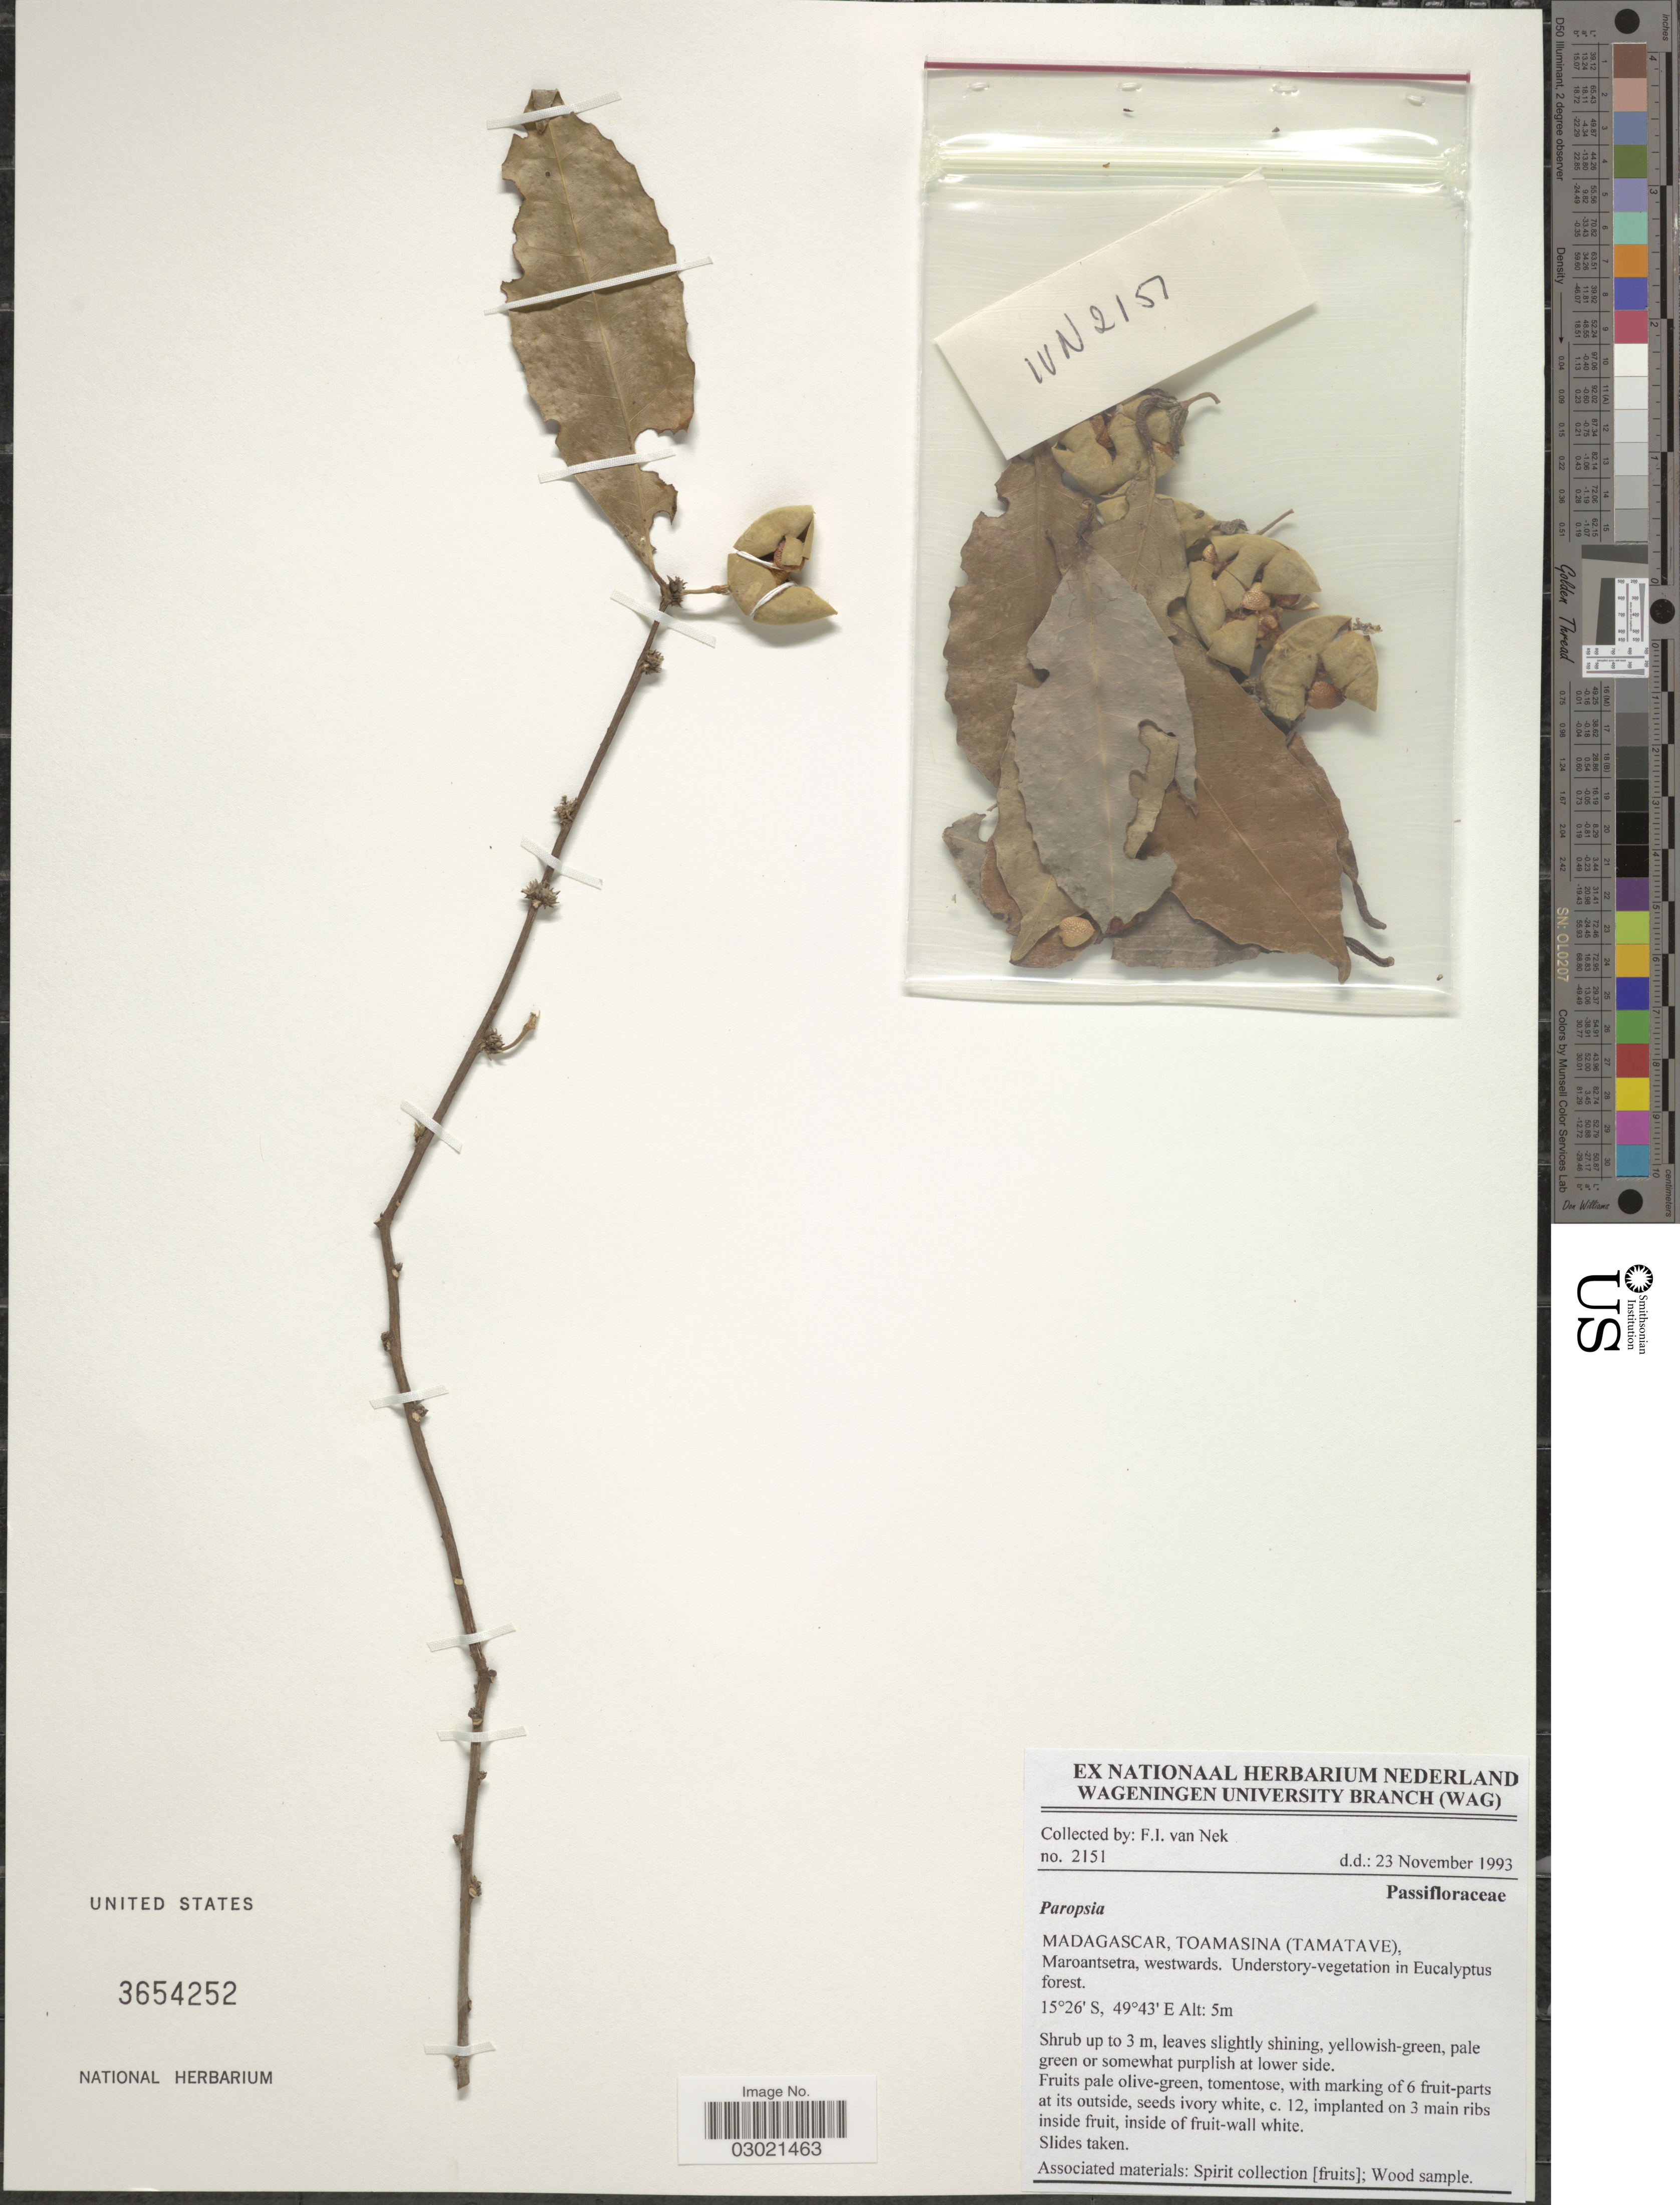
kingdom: Plantae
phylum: Tracheophyta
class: Magnoliopsida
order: Malpighiales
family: Passifloraceae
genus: Paropsia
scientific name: Paropsia sp.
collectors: F. van Nek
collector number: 2151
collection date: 1993-11-23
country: Madagascar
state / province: Analanjirofo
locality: (Tamatave), Maroantsetra, westwards.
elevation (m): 5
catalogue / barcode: US 3654252